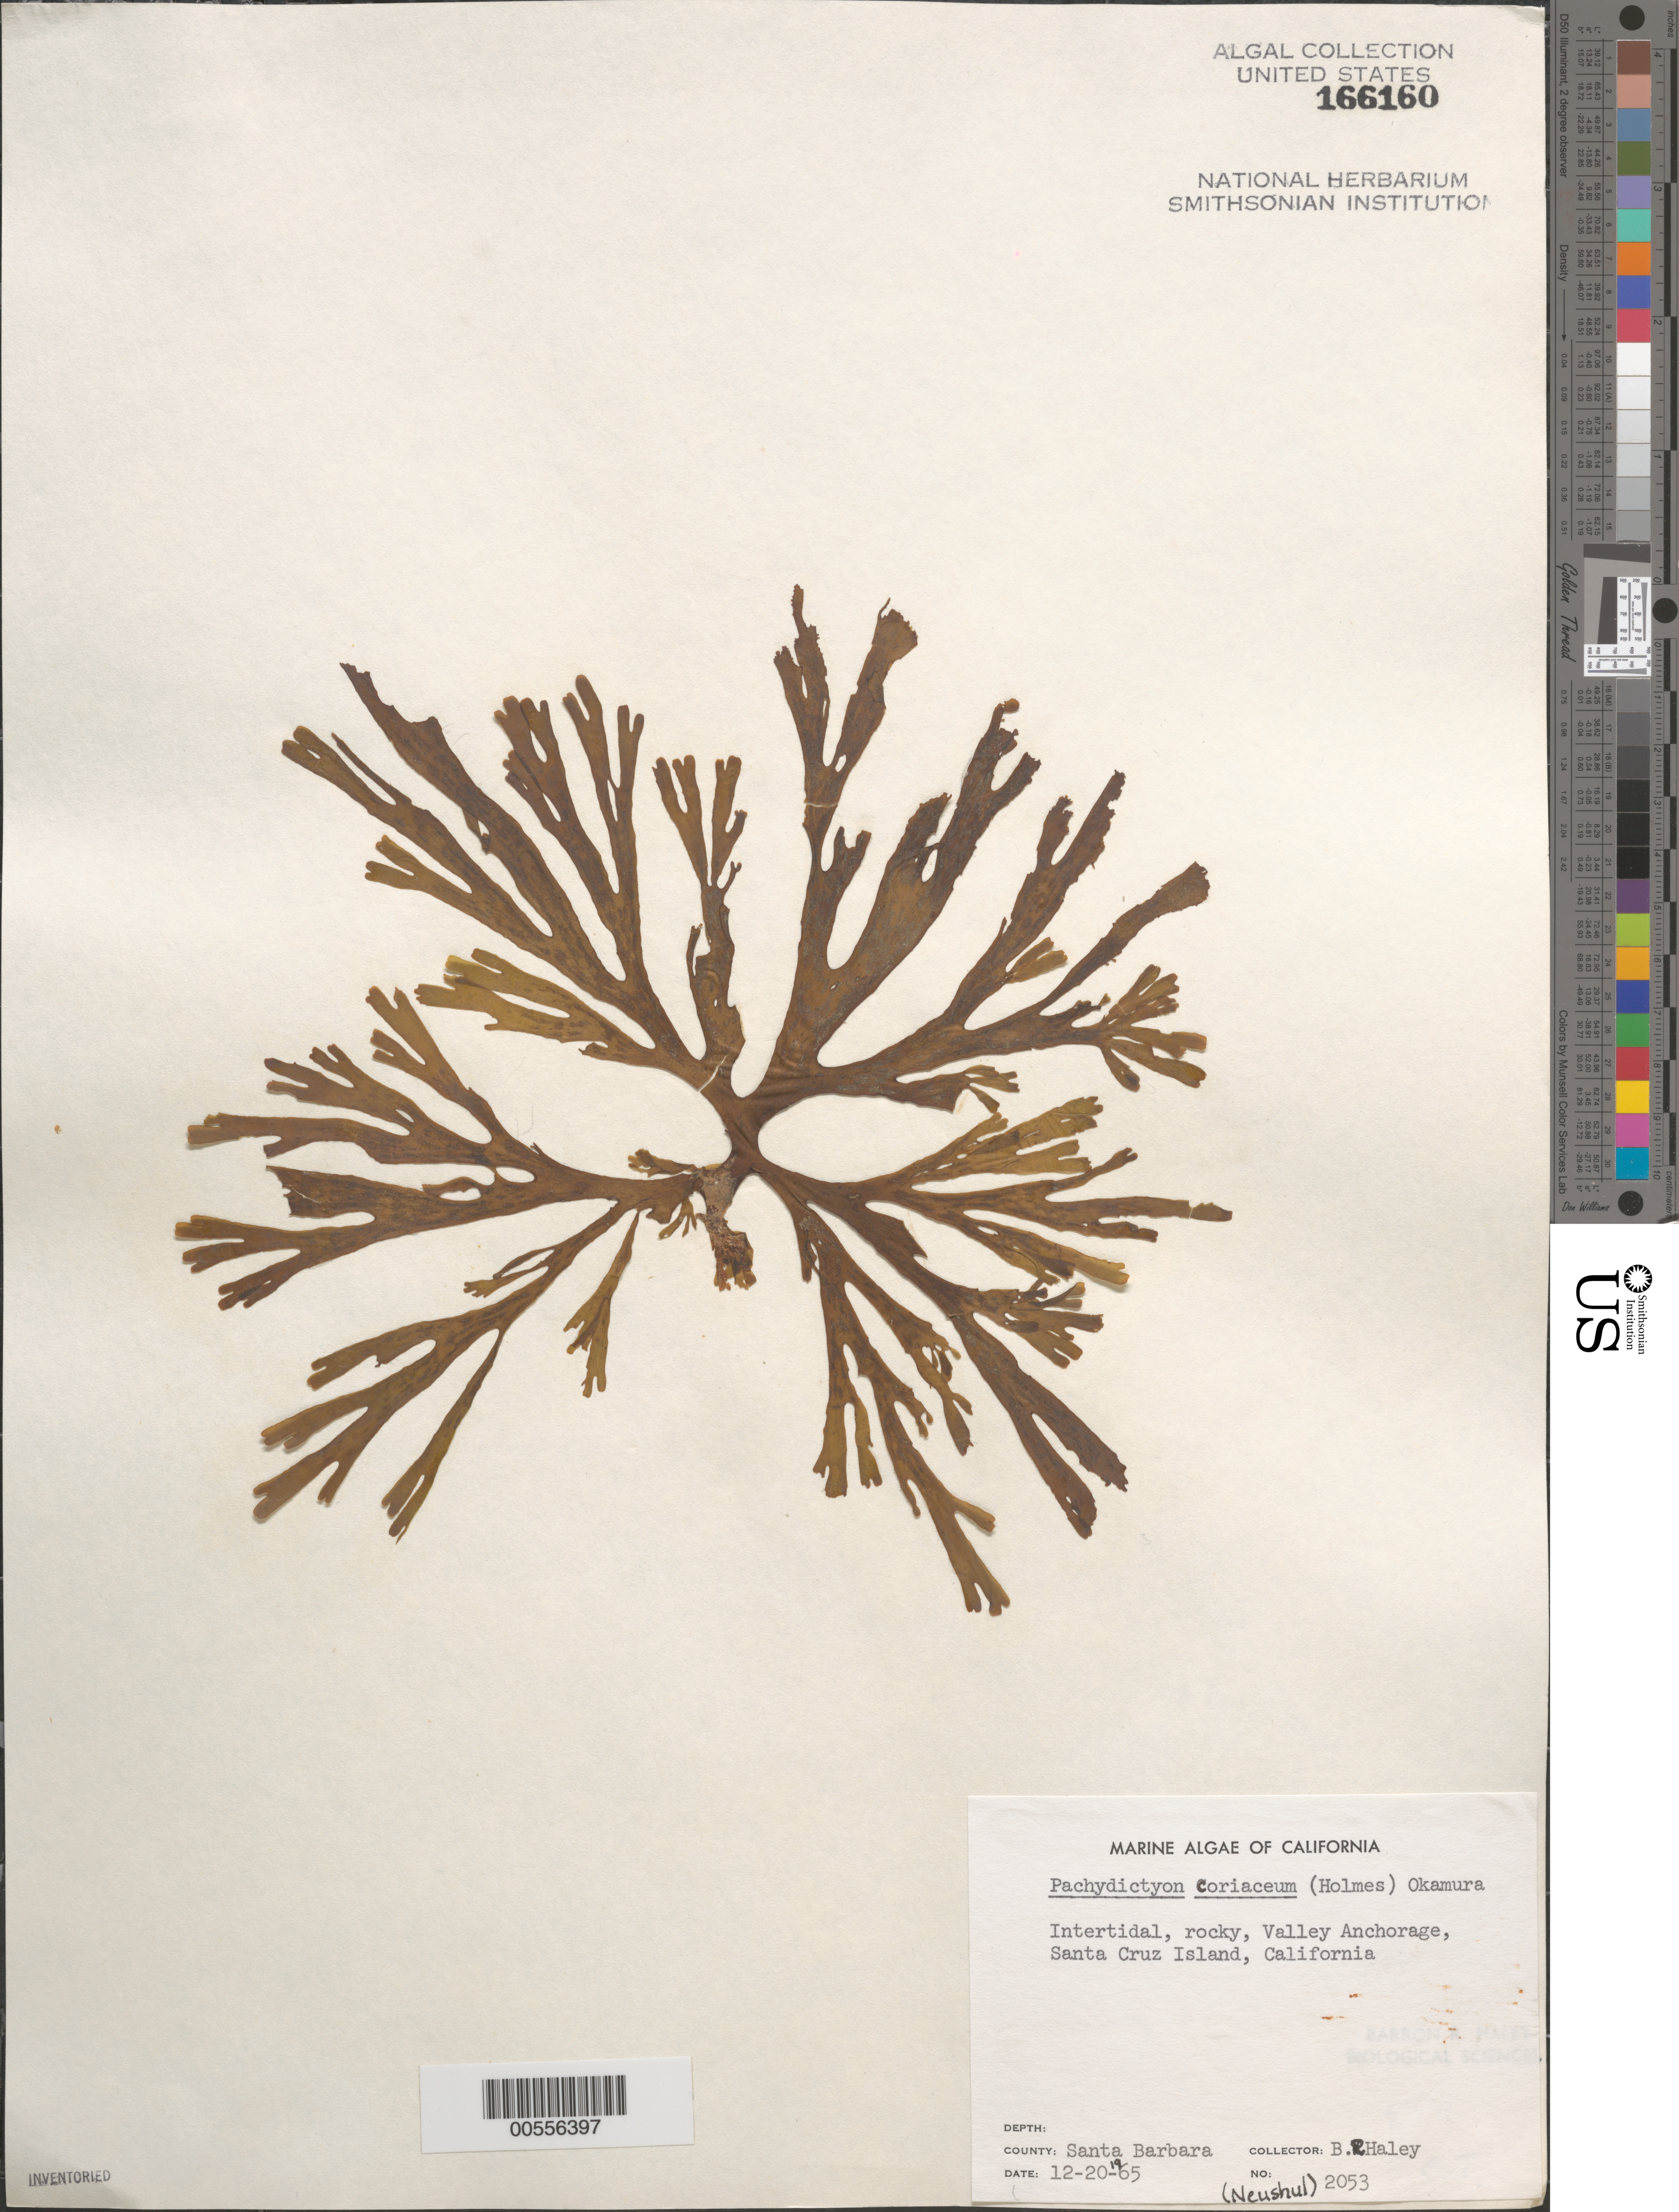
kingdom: Chromista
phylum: Ochrophyta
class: Phaeophyceae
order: Dictyotales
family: Dictyotaceae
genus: Pachydictyon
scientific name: Pachydictyon coriaceum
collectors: B. Haley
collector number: Neushul 2053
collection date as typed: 20 Dec 1965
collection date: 1965-12-20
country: United States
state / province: California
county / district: Santa Barbara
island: Santa Cruz Island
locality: Valley Anchorage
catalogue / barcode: US 166160